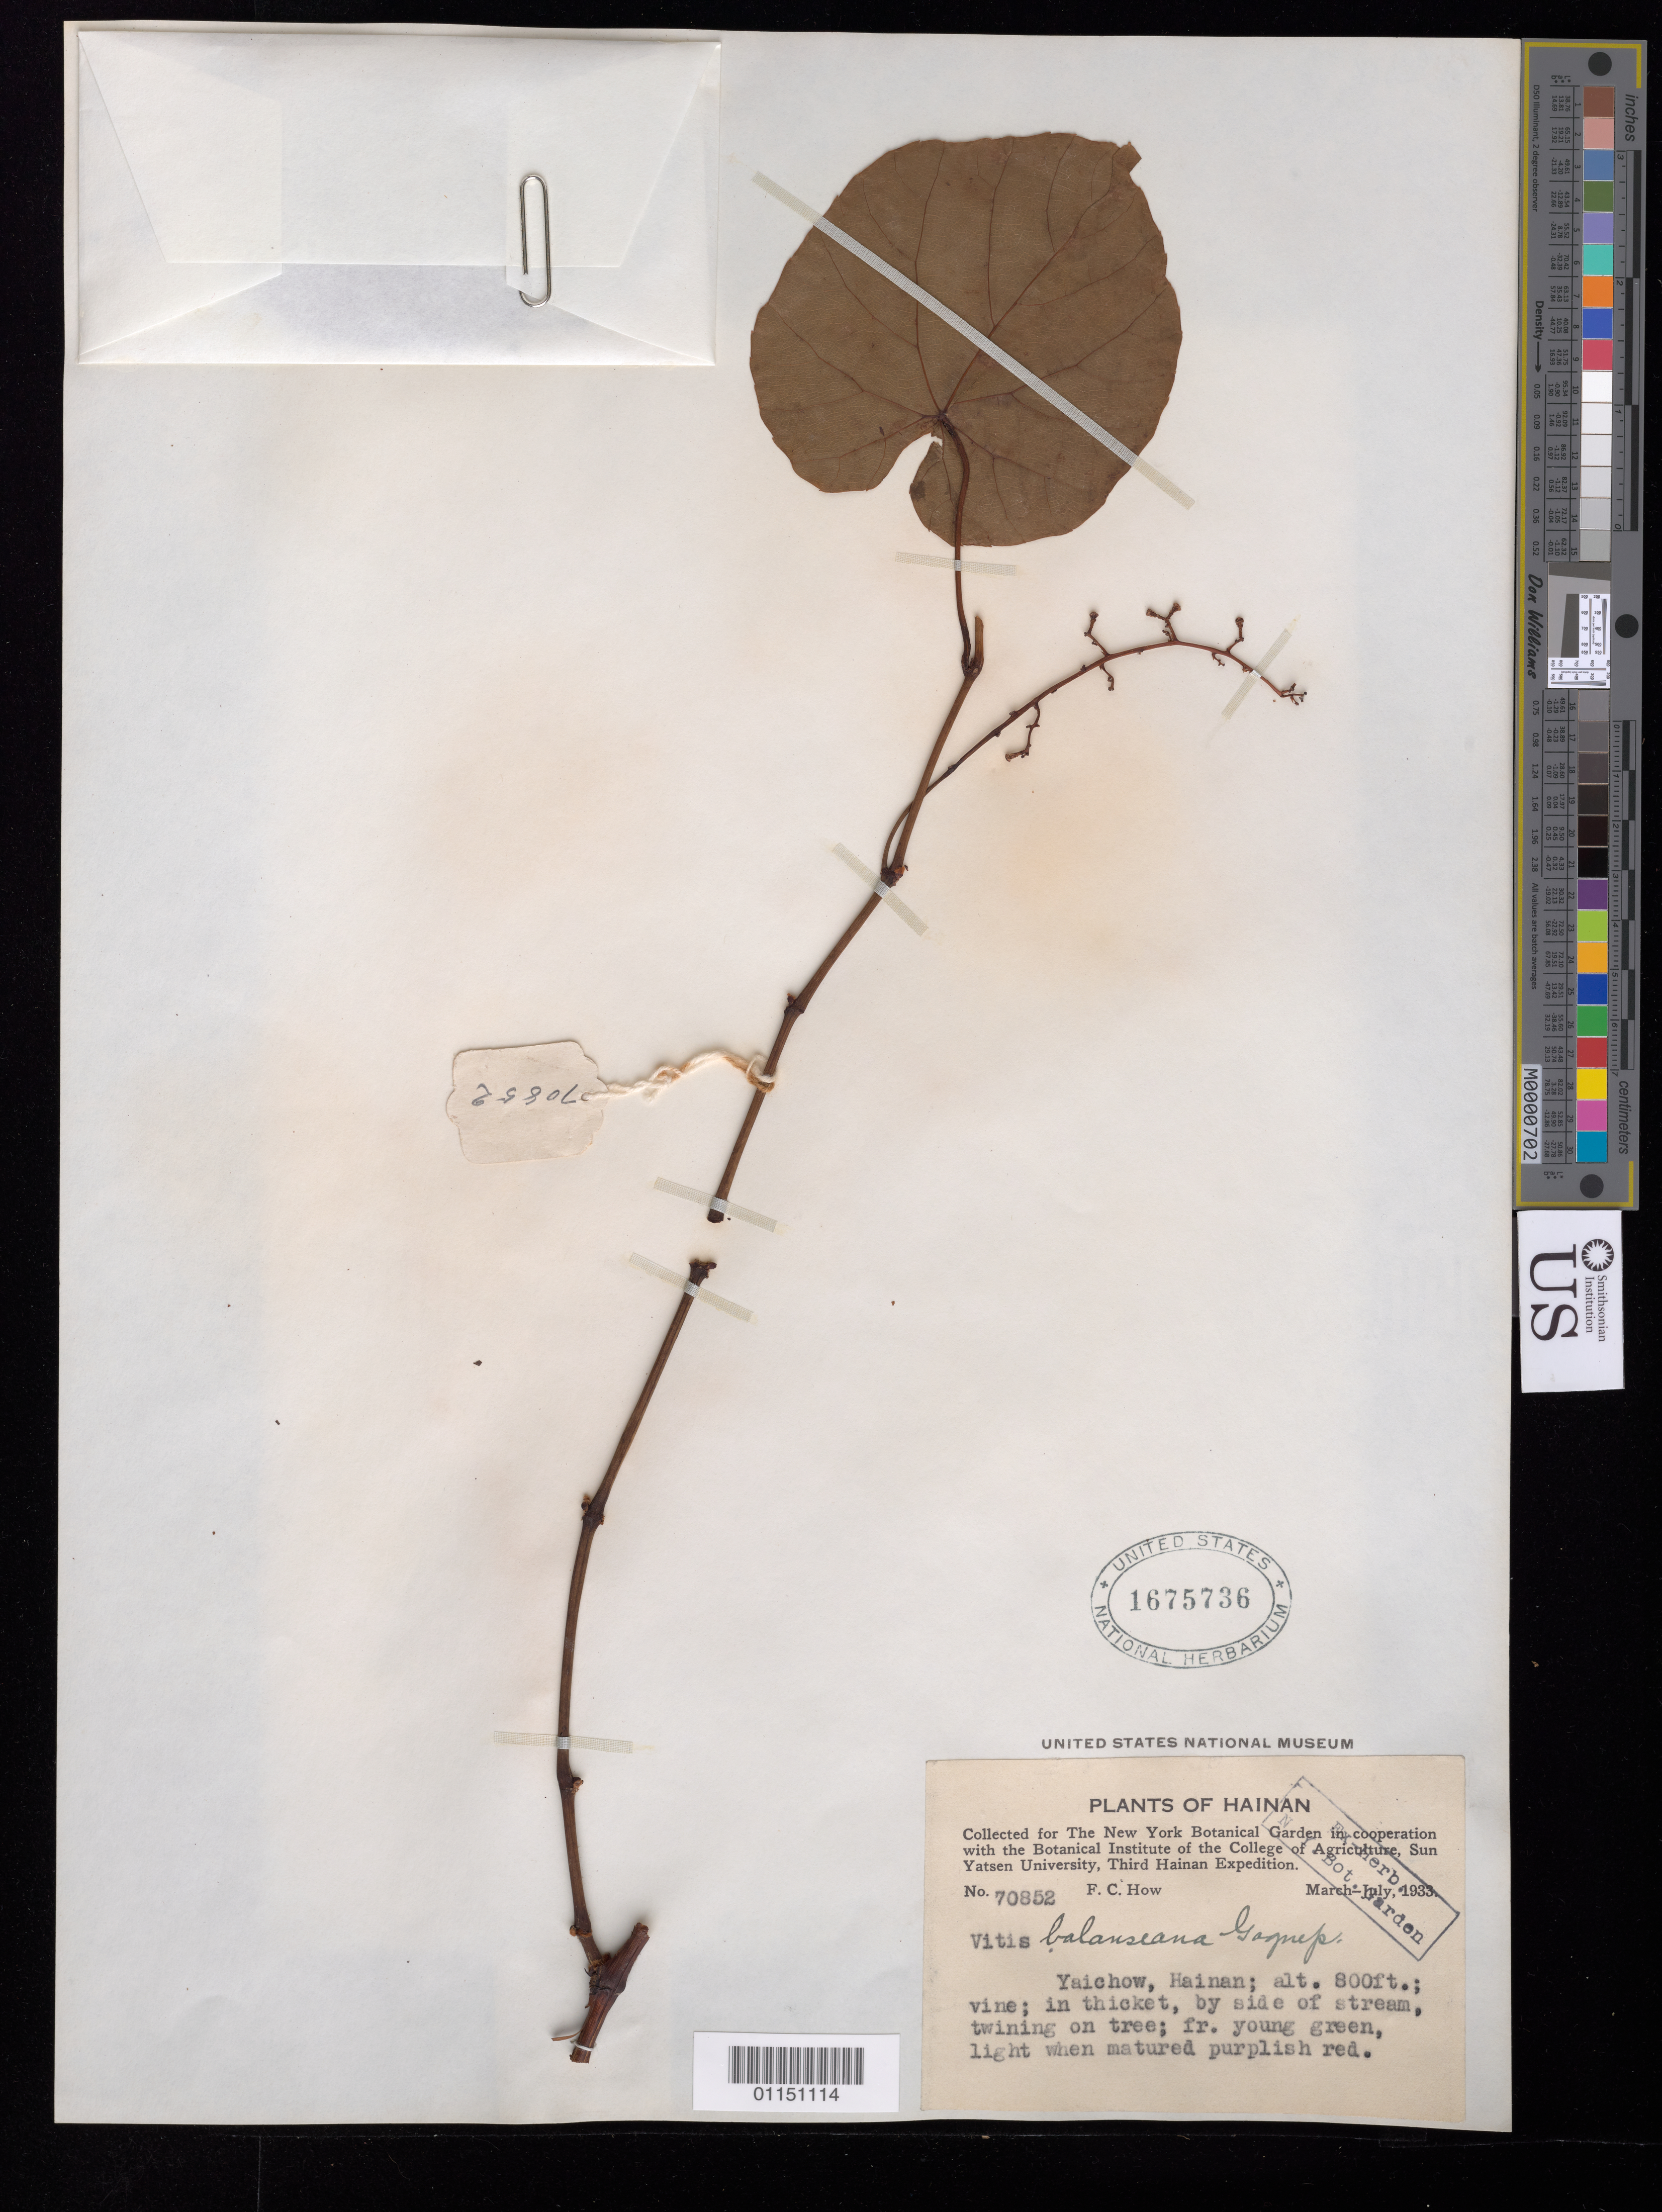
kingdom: Plantae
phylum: Tracheophyta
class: Magnoliopsida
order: Vitales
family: Vitaceae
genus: Vitis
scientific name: Vitis balansana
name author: Planch.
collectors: F. C. How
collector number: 70852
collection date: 1933-03/1933-07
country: China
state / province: Hainan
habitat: Vine; in thicket, by side of stream, twining on tree.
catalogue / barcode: US 1675736